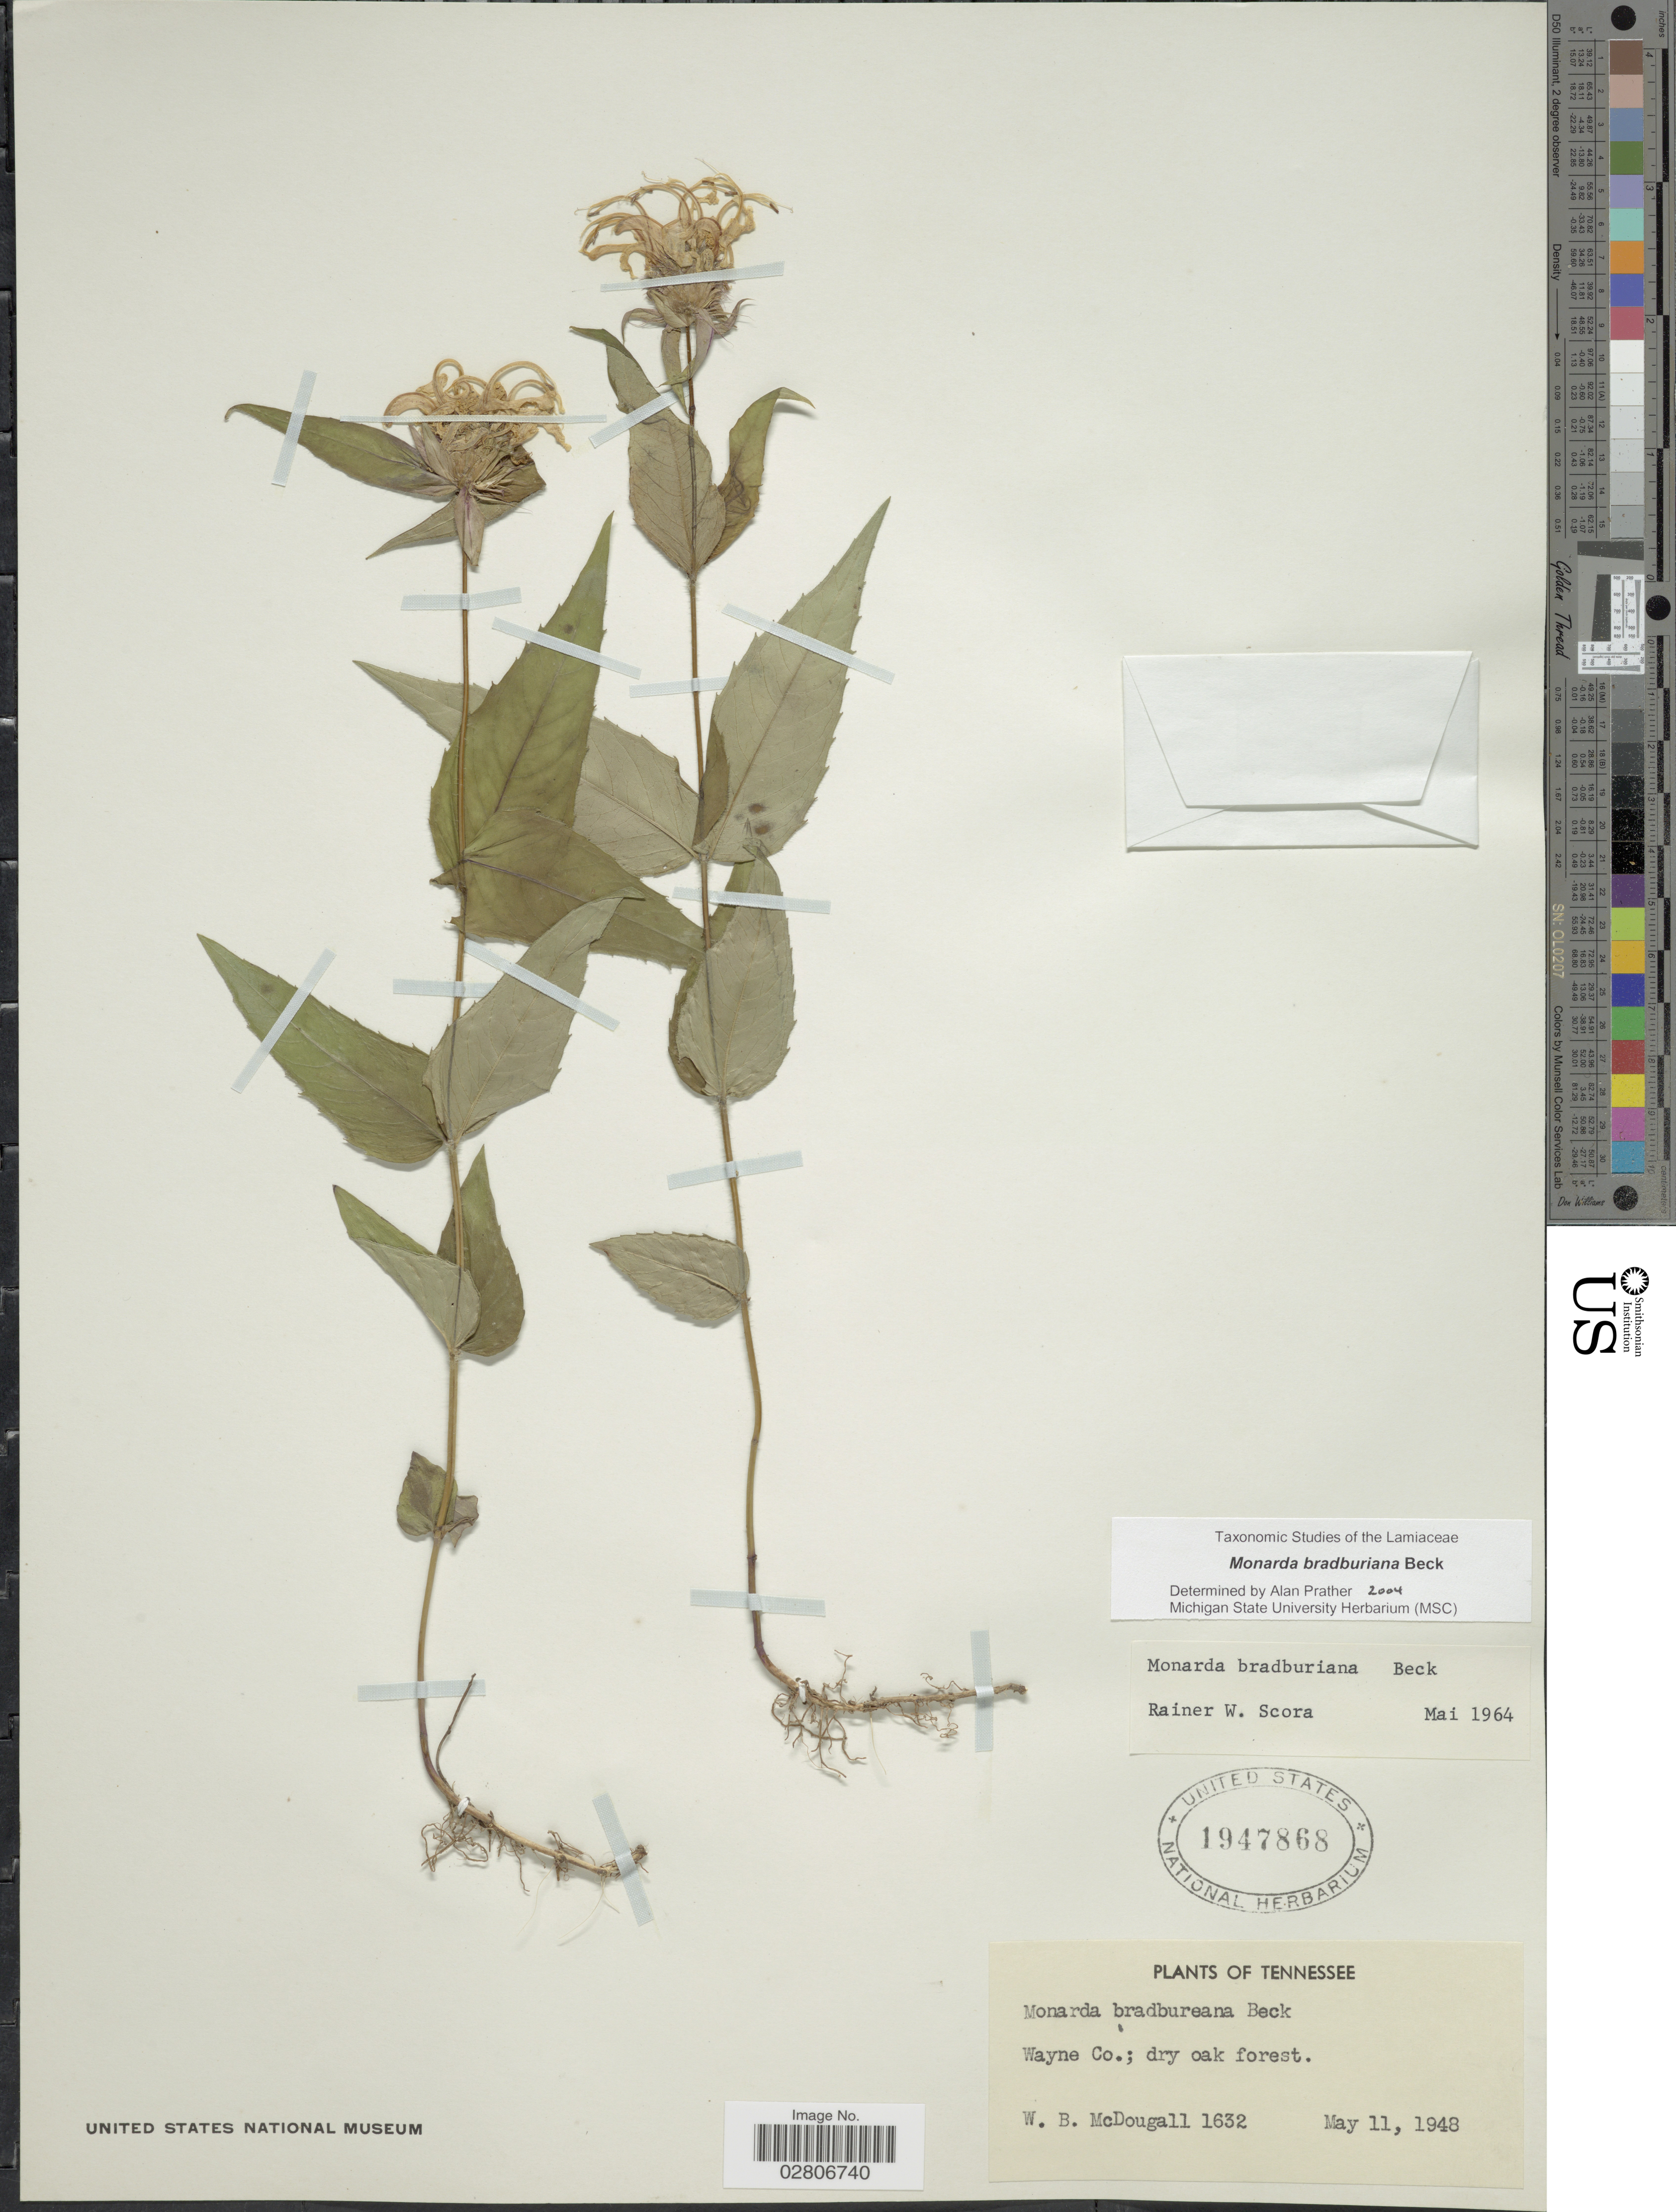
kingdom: Plantae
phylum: Tracheophyta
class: Magnoliopsida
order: Lamiales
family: Lamiaceae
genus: Monarda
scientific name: Monarda bradburiana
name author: L.C. Beck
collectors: W. B. McDougall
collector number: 1632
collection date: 1948-05-11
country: United States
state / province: Tennessee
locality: Wayne Co.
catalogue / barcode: US 1947868